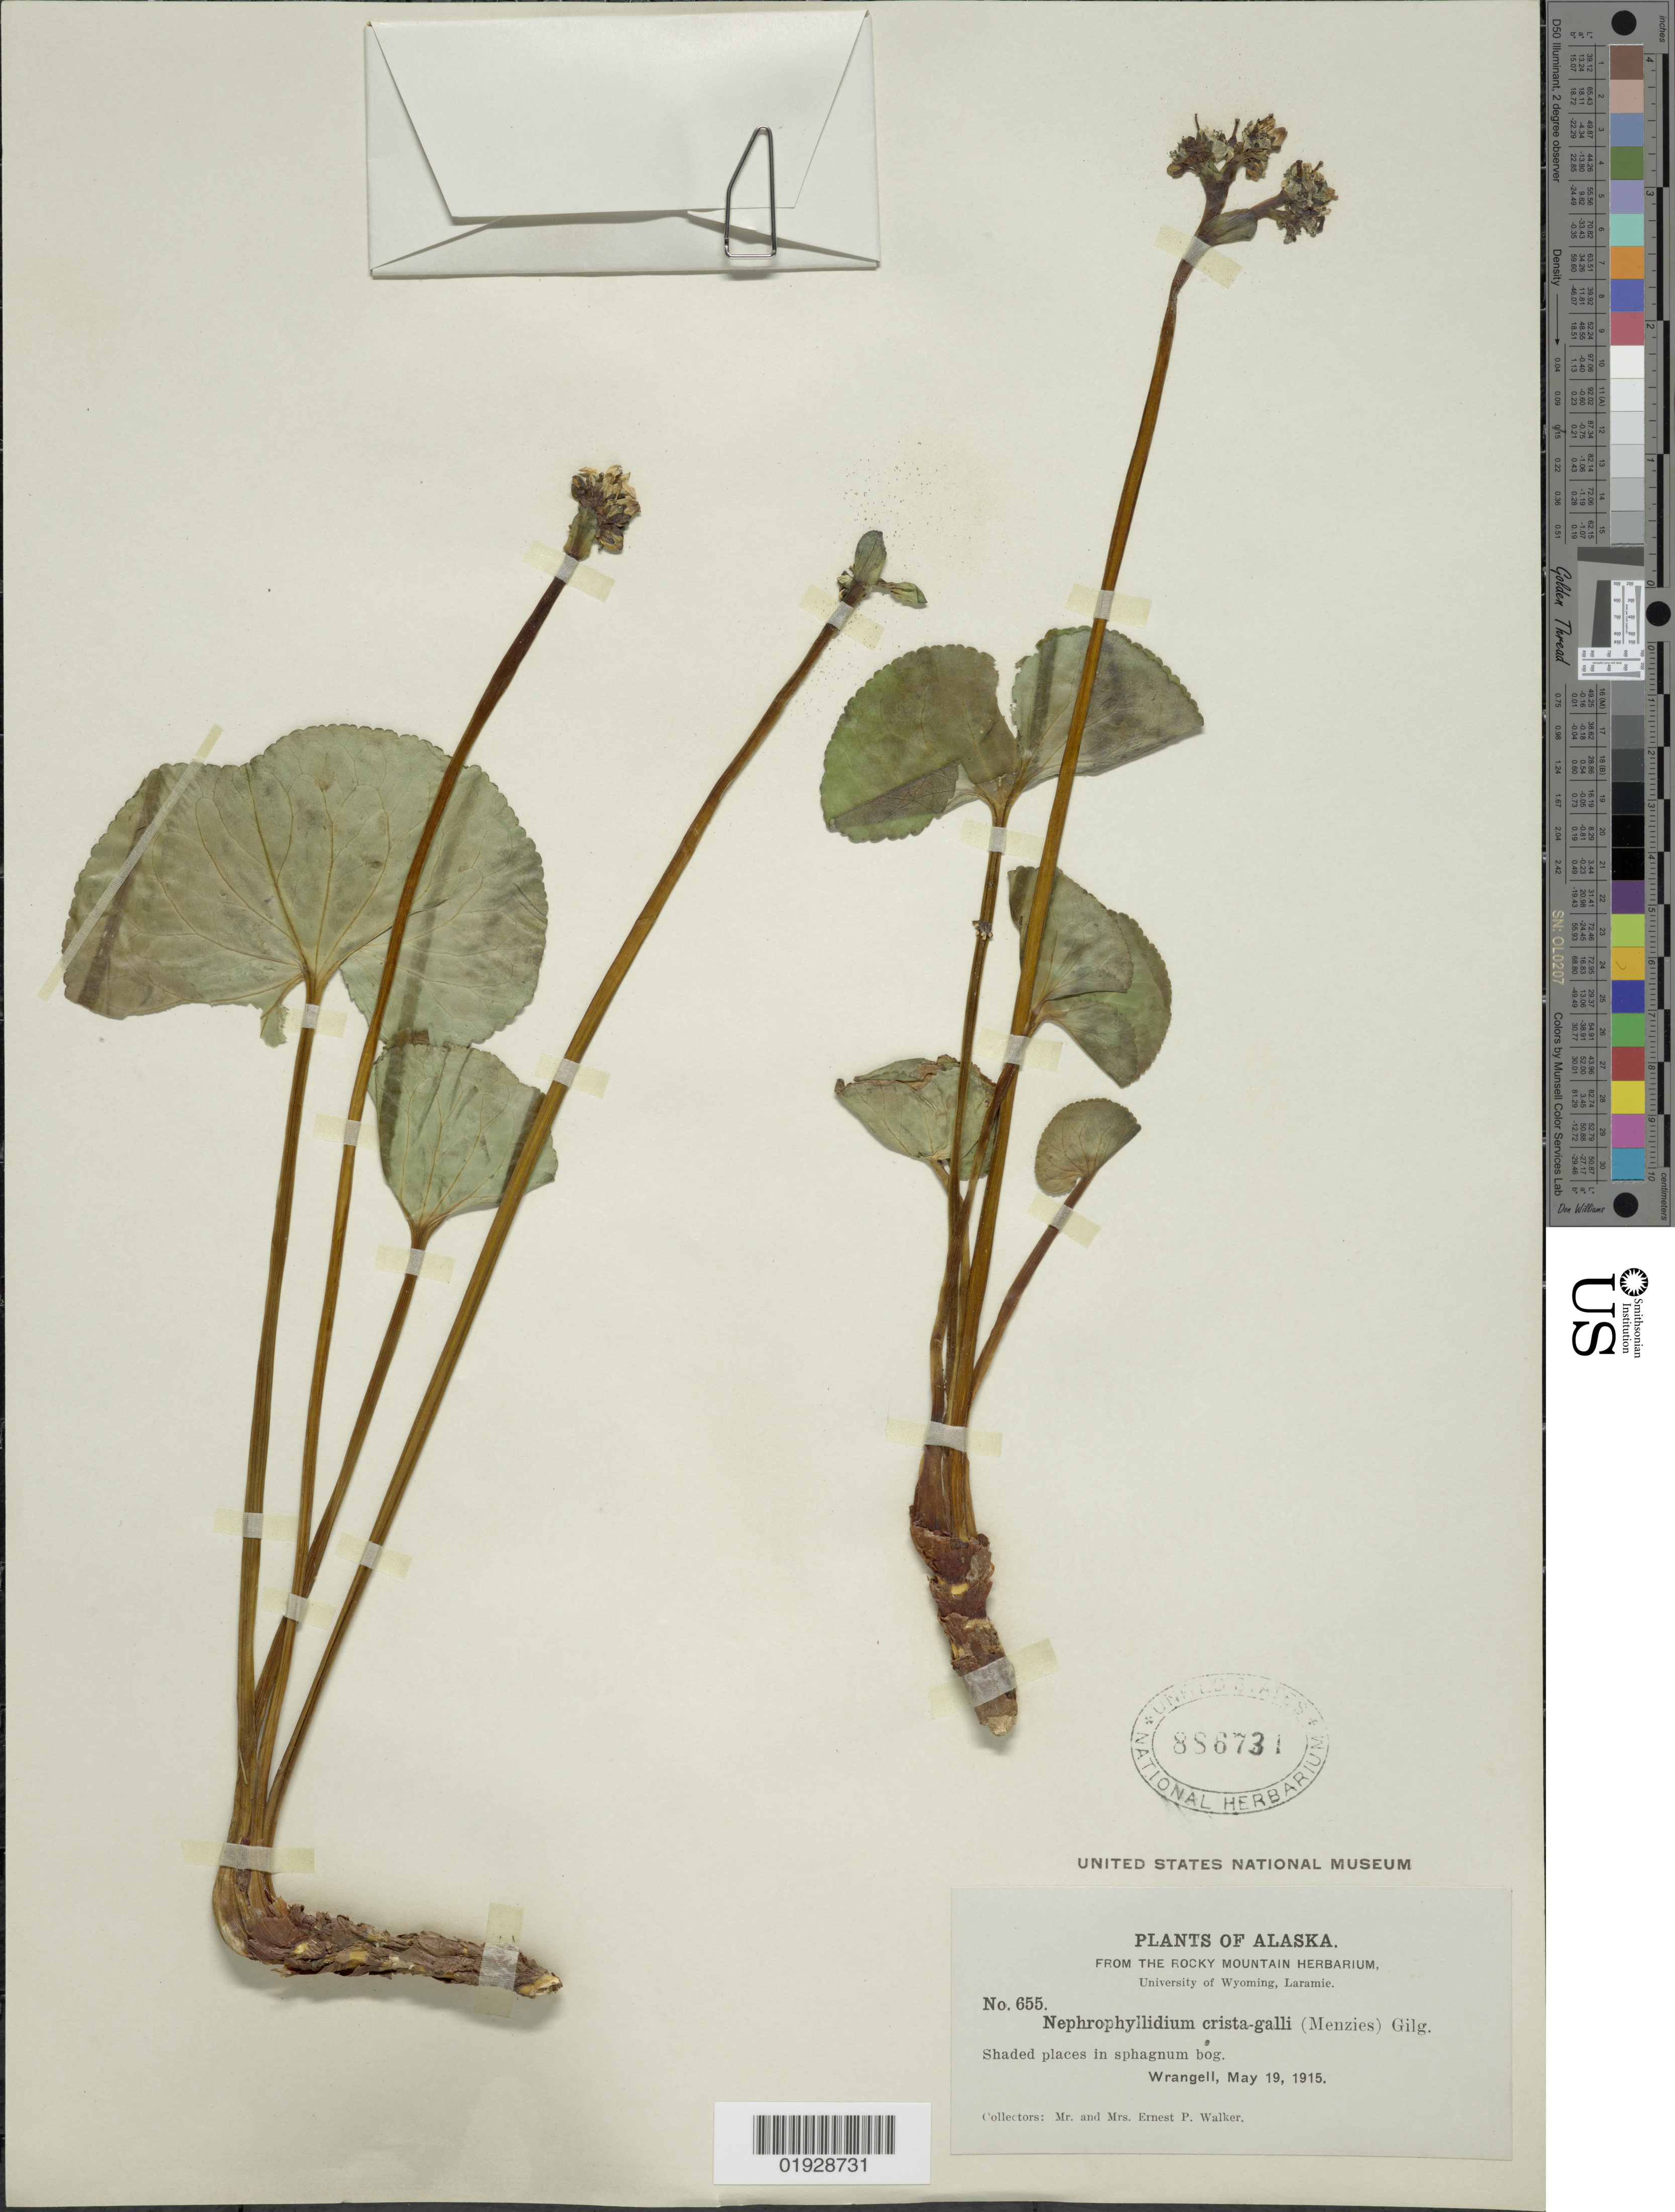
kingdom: Plantae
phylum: Tracheophyta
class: Magnoliopsida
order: Asterales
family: Menyanthaceae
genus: Nephrophyllidium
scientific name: Nephrophyllidium crista-galli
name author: (Menzies ex Hook.) Gilg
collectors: E. P. Walker & E. Walker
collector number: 655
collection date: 1915-05-19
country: United States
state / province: Alaska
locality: Wrangell.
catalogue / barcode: US 886731